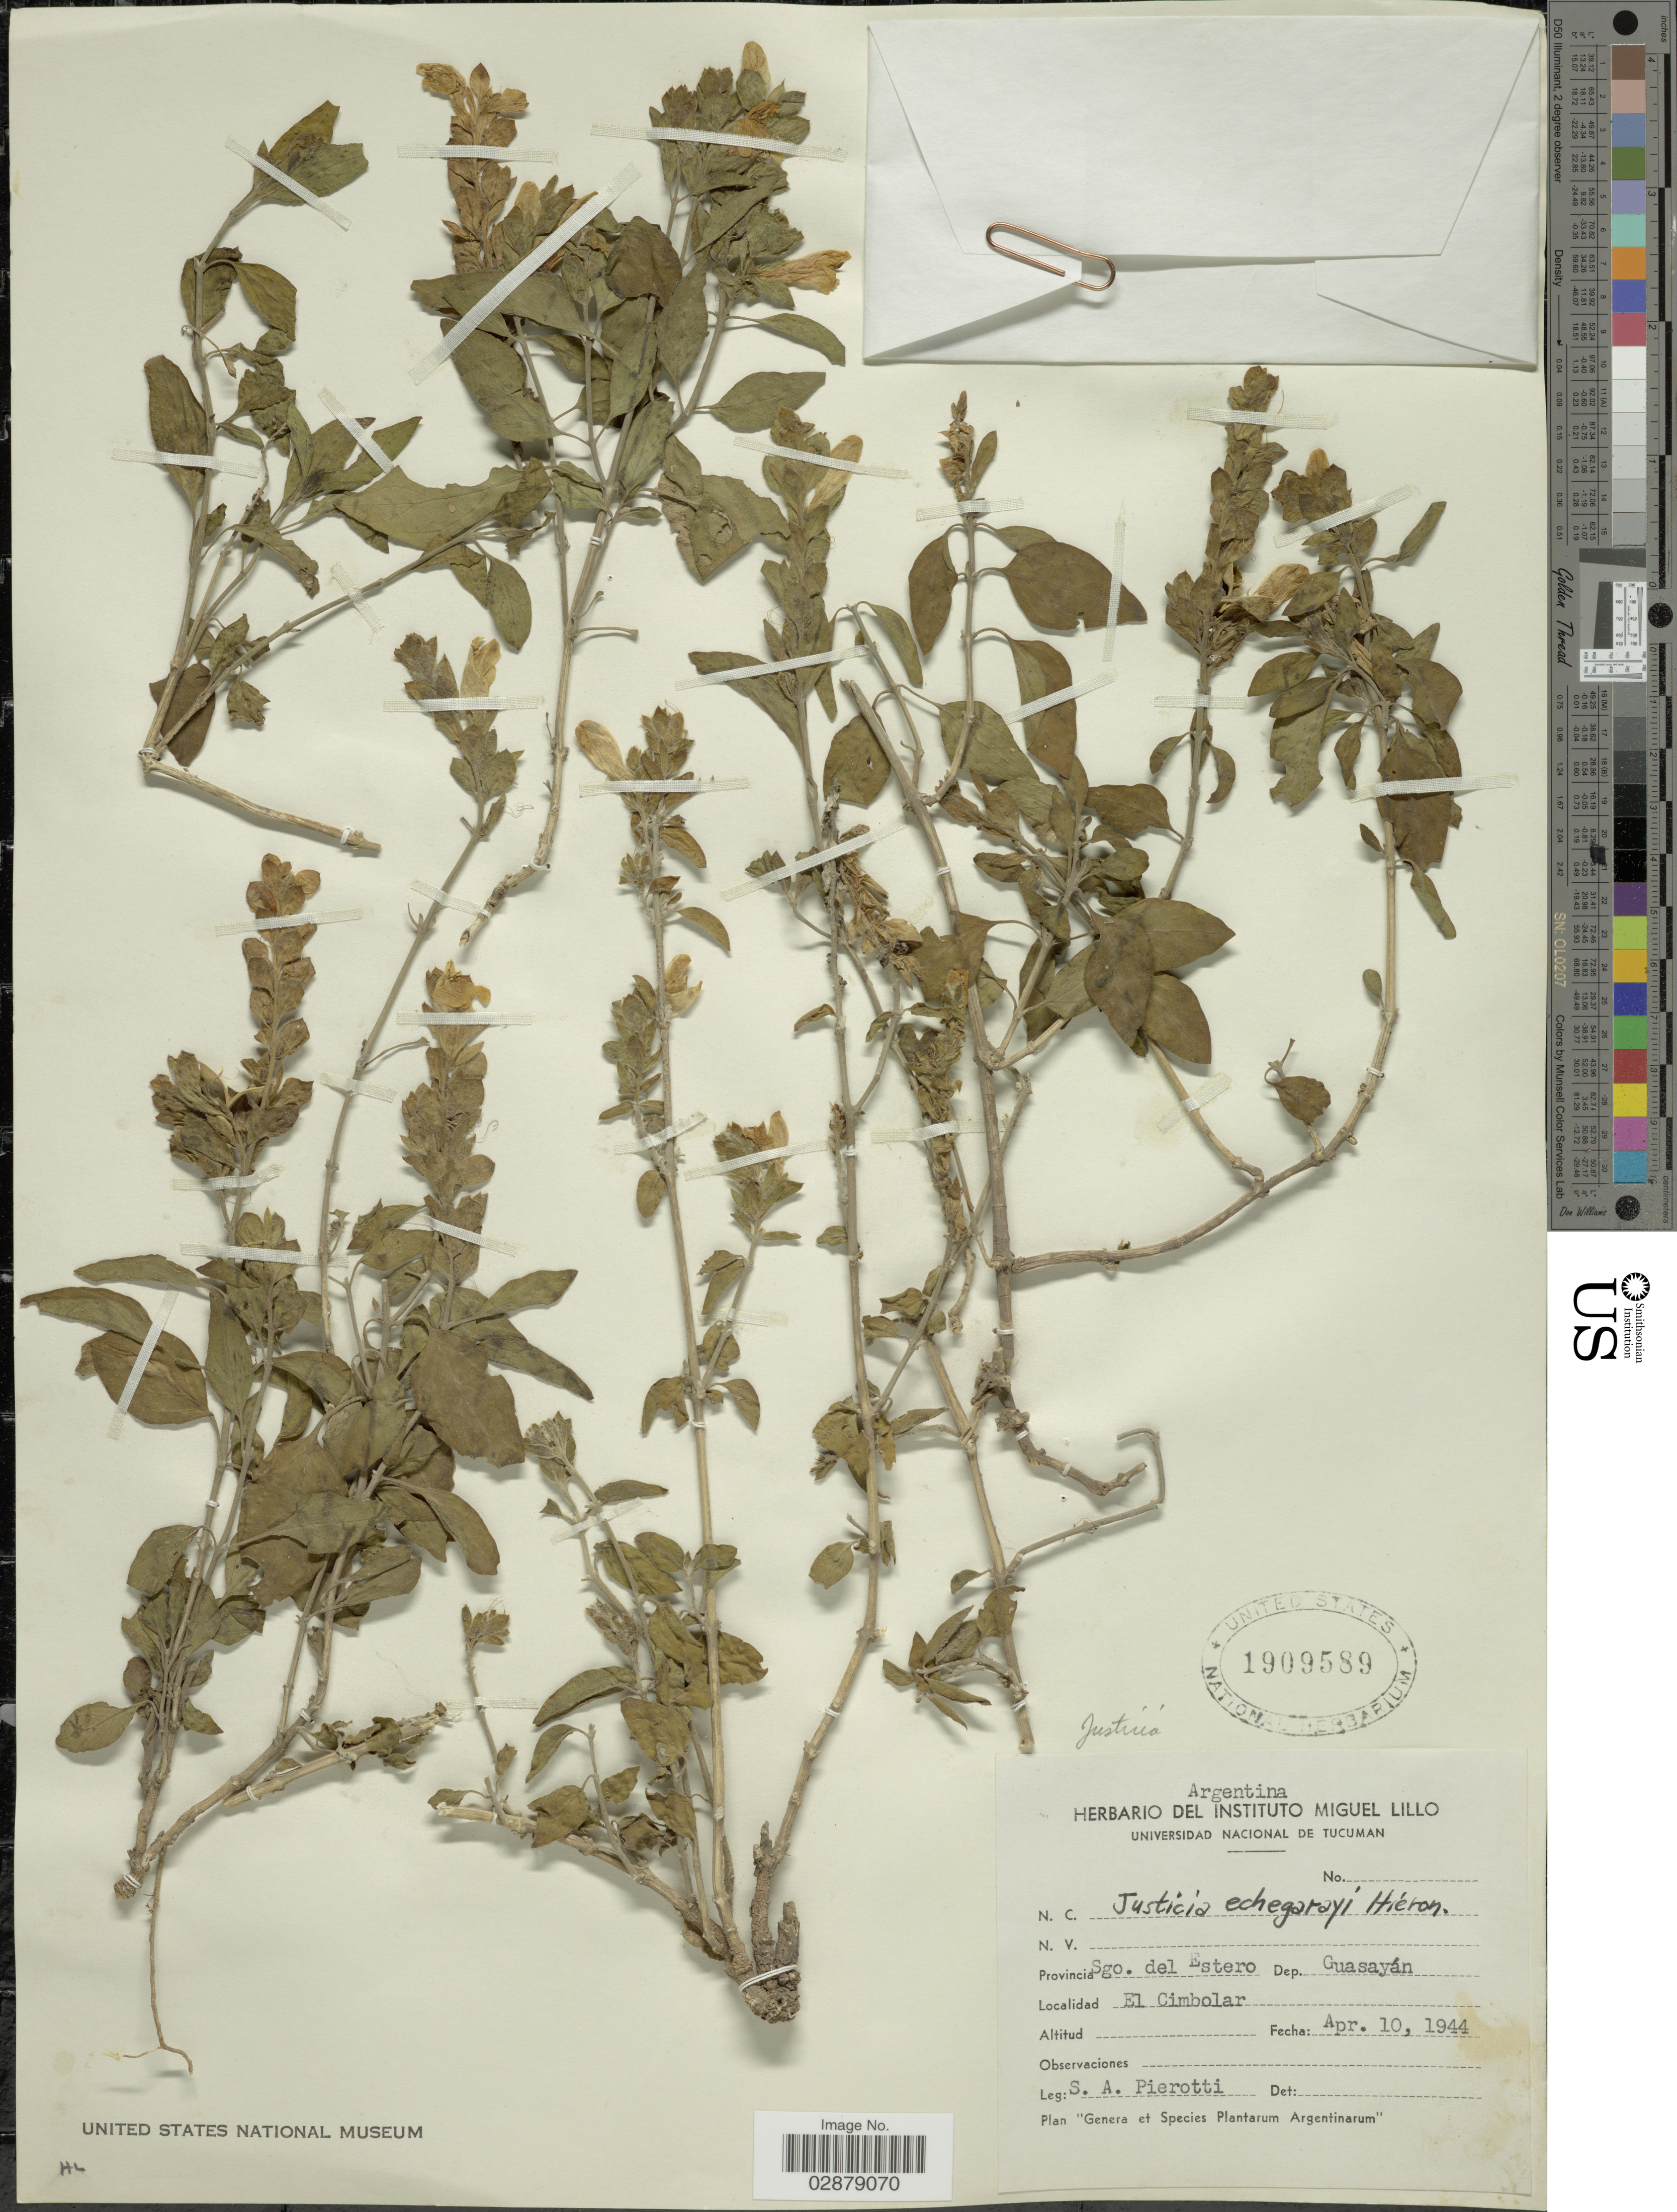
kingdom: Plantae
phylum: Tracheophyta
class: Magnoliopsida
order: Lamiales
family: Acanthaceae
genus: Justicia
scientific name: Justicia gilliesii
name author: (Nees) Benth.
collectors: S. A. Pierotti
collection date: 1944-04-10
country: Argentina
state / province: Santiago del Estero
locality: Provincia Sgo. del Estero. Dep. Guasayán. El Cimbolar.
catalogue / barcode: US 1909589